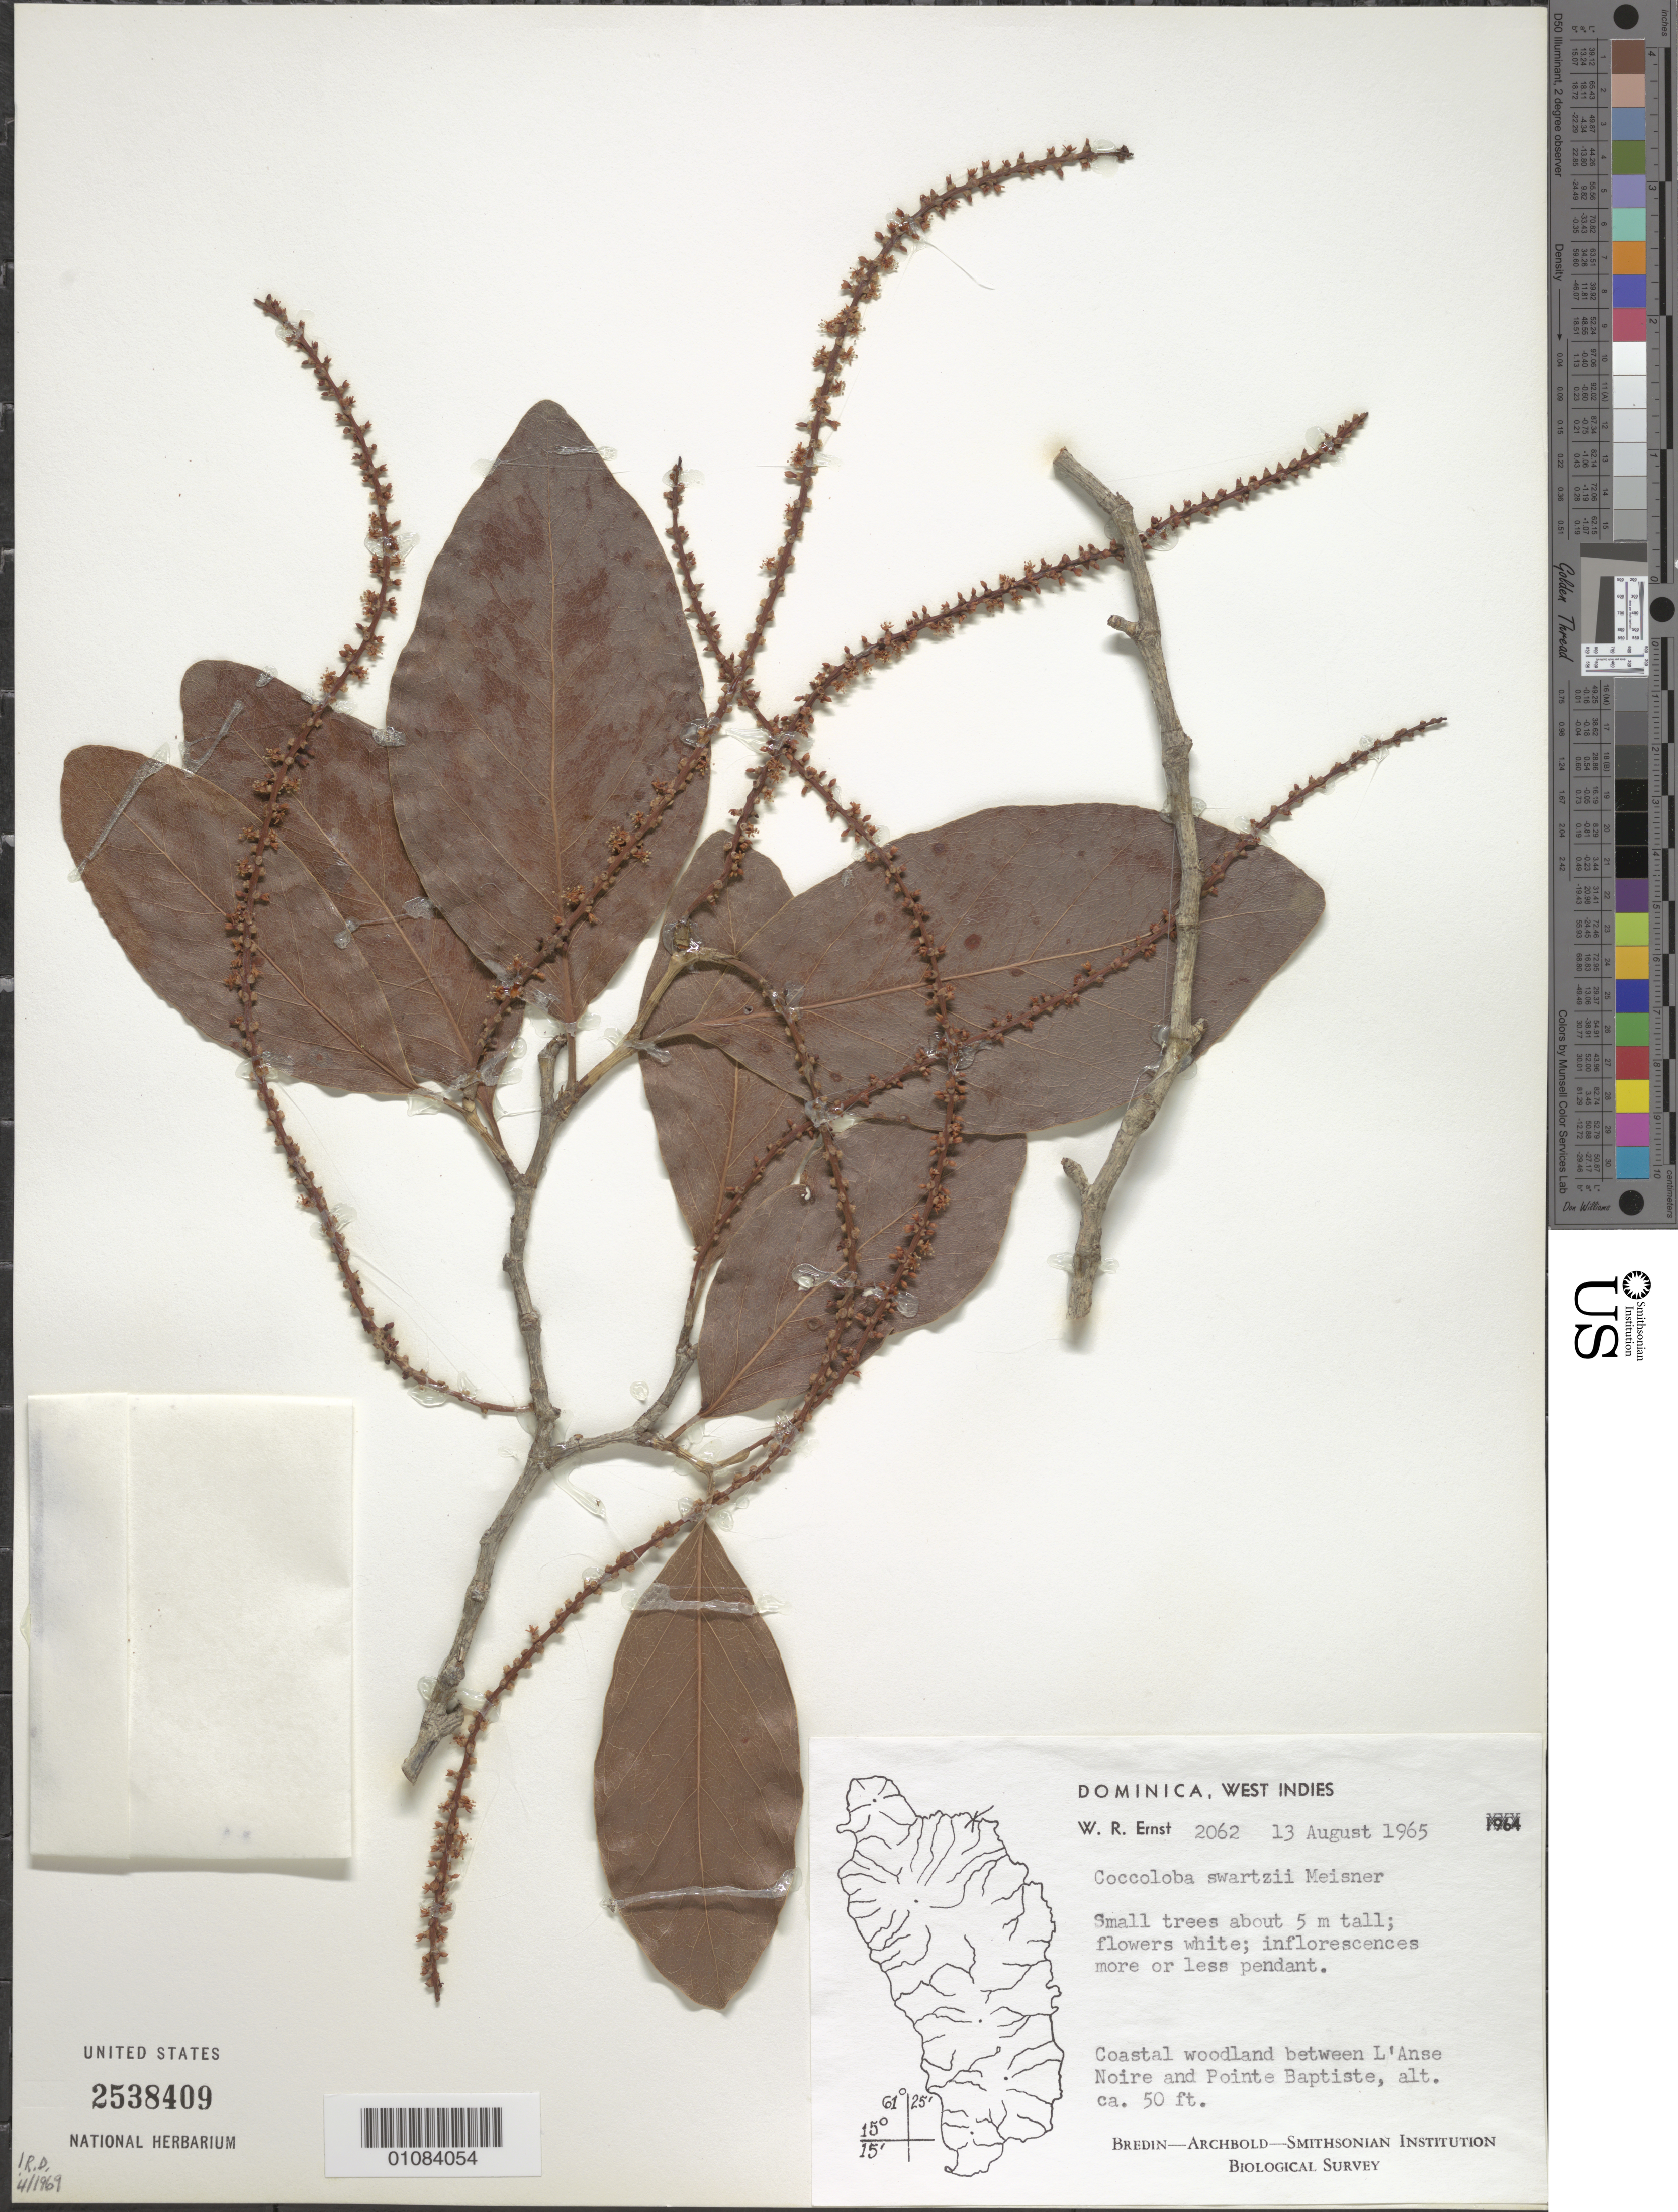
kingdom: Plantae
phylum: Tracheophyta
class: Magnoliopsida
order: Caryophyllales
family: Polygonaceae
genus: Coccoloba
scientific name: Coccoloba swartzii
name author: Meisn.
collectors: W. R. Ernst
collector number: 2062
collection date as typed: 13 Aug 1965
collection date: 1965-08-13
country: Dominica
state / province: St. Andrew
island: Dominica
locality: Between L'Anse Noire and Pointe Baptiste.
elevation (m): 15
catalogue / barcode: US 2538409